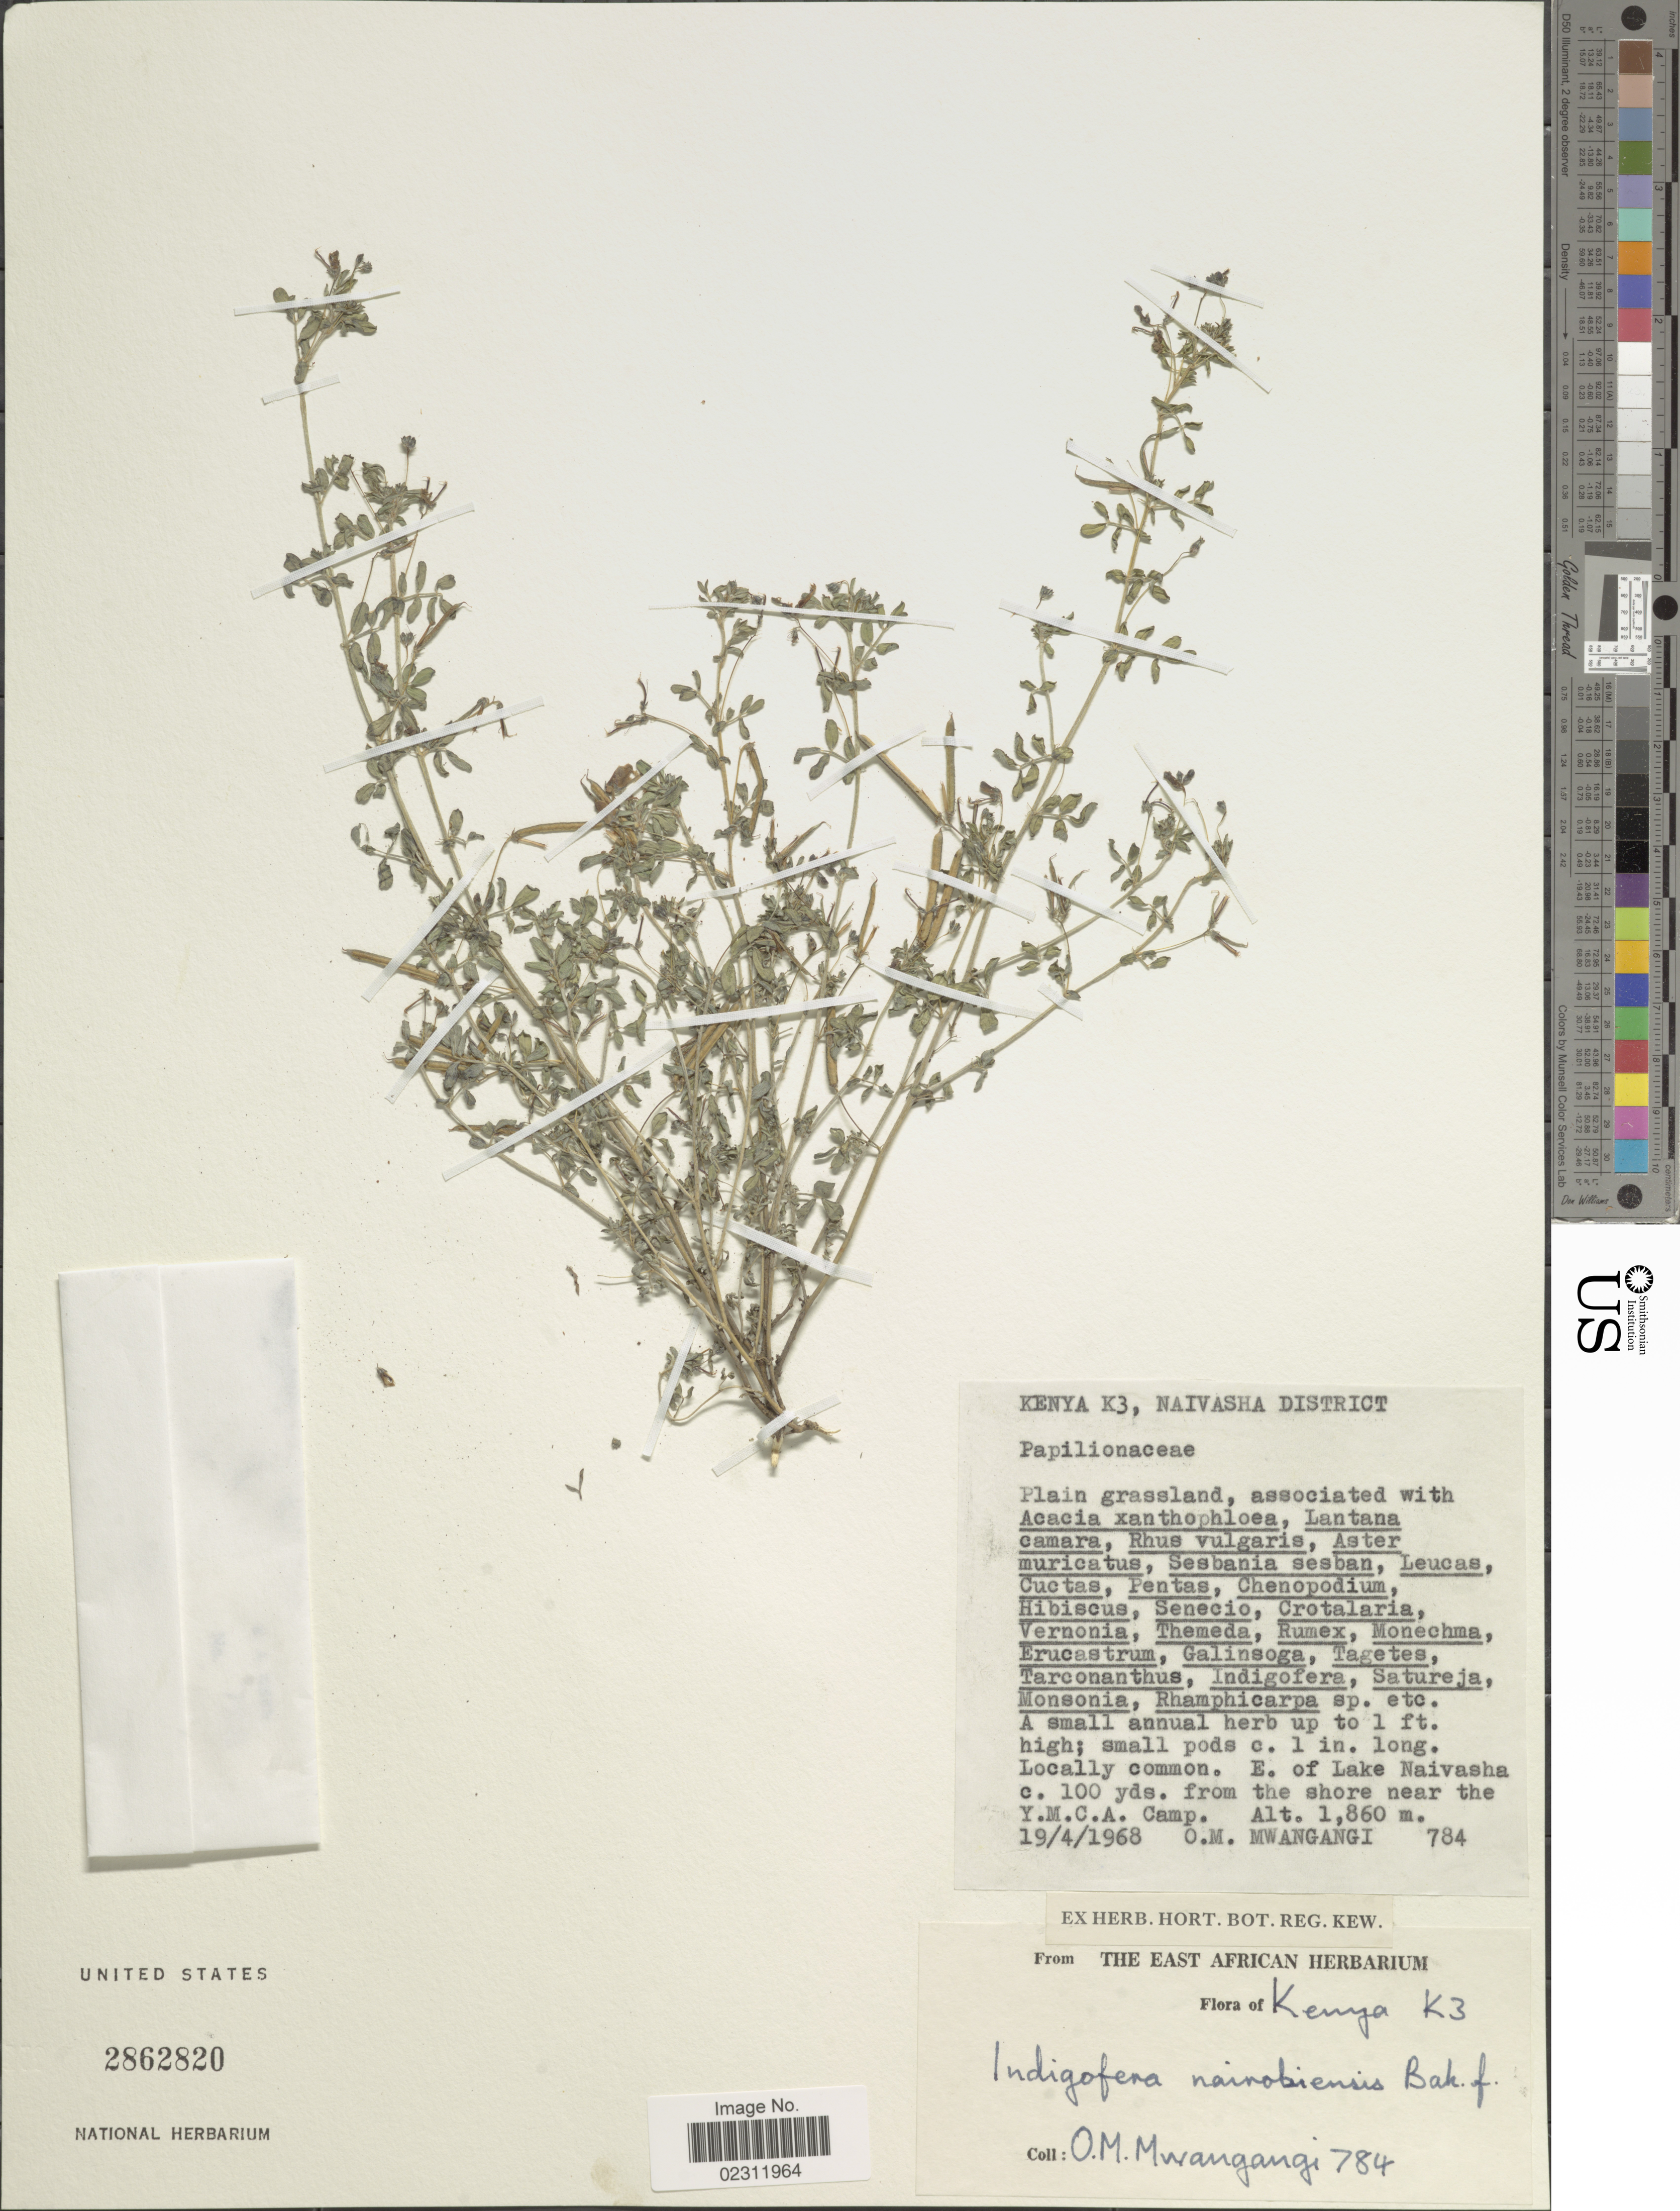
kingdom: Plantae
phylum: Tracheophyta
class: Magnoliopsida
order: Fabales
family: Fabaceae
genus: Indigofera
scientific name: Indigofera nairobiensis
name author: Baker f.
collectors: O. M. Mwangangi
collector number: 784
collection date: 1968-04-19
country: Kenya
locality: Kenya K3, Naivasha District, E. of Lake Naivasha c. 100 yds from the shore near the Y.M.C.A. Camp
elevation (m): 1860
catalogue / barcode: US 2862820